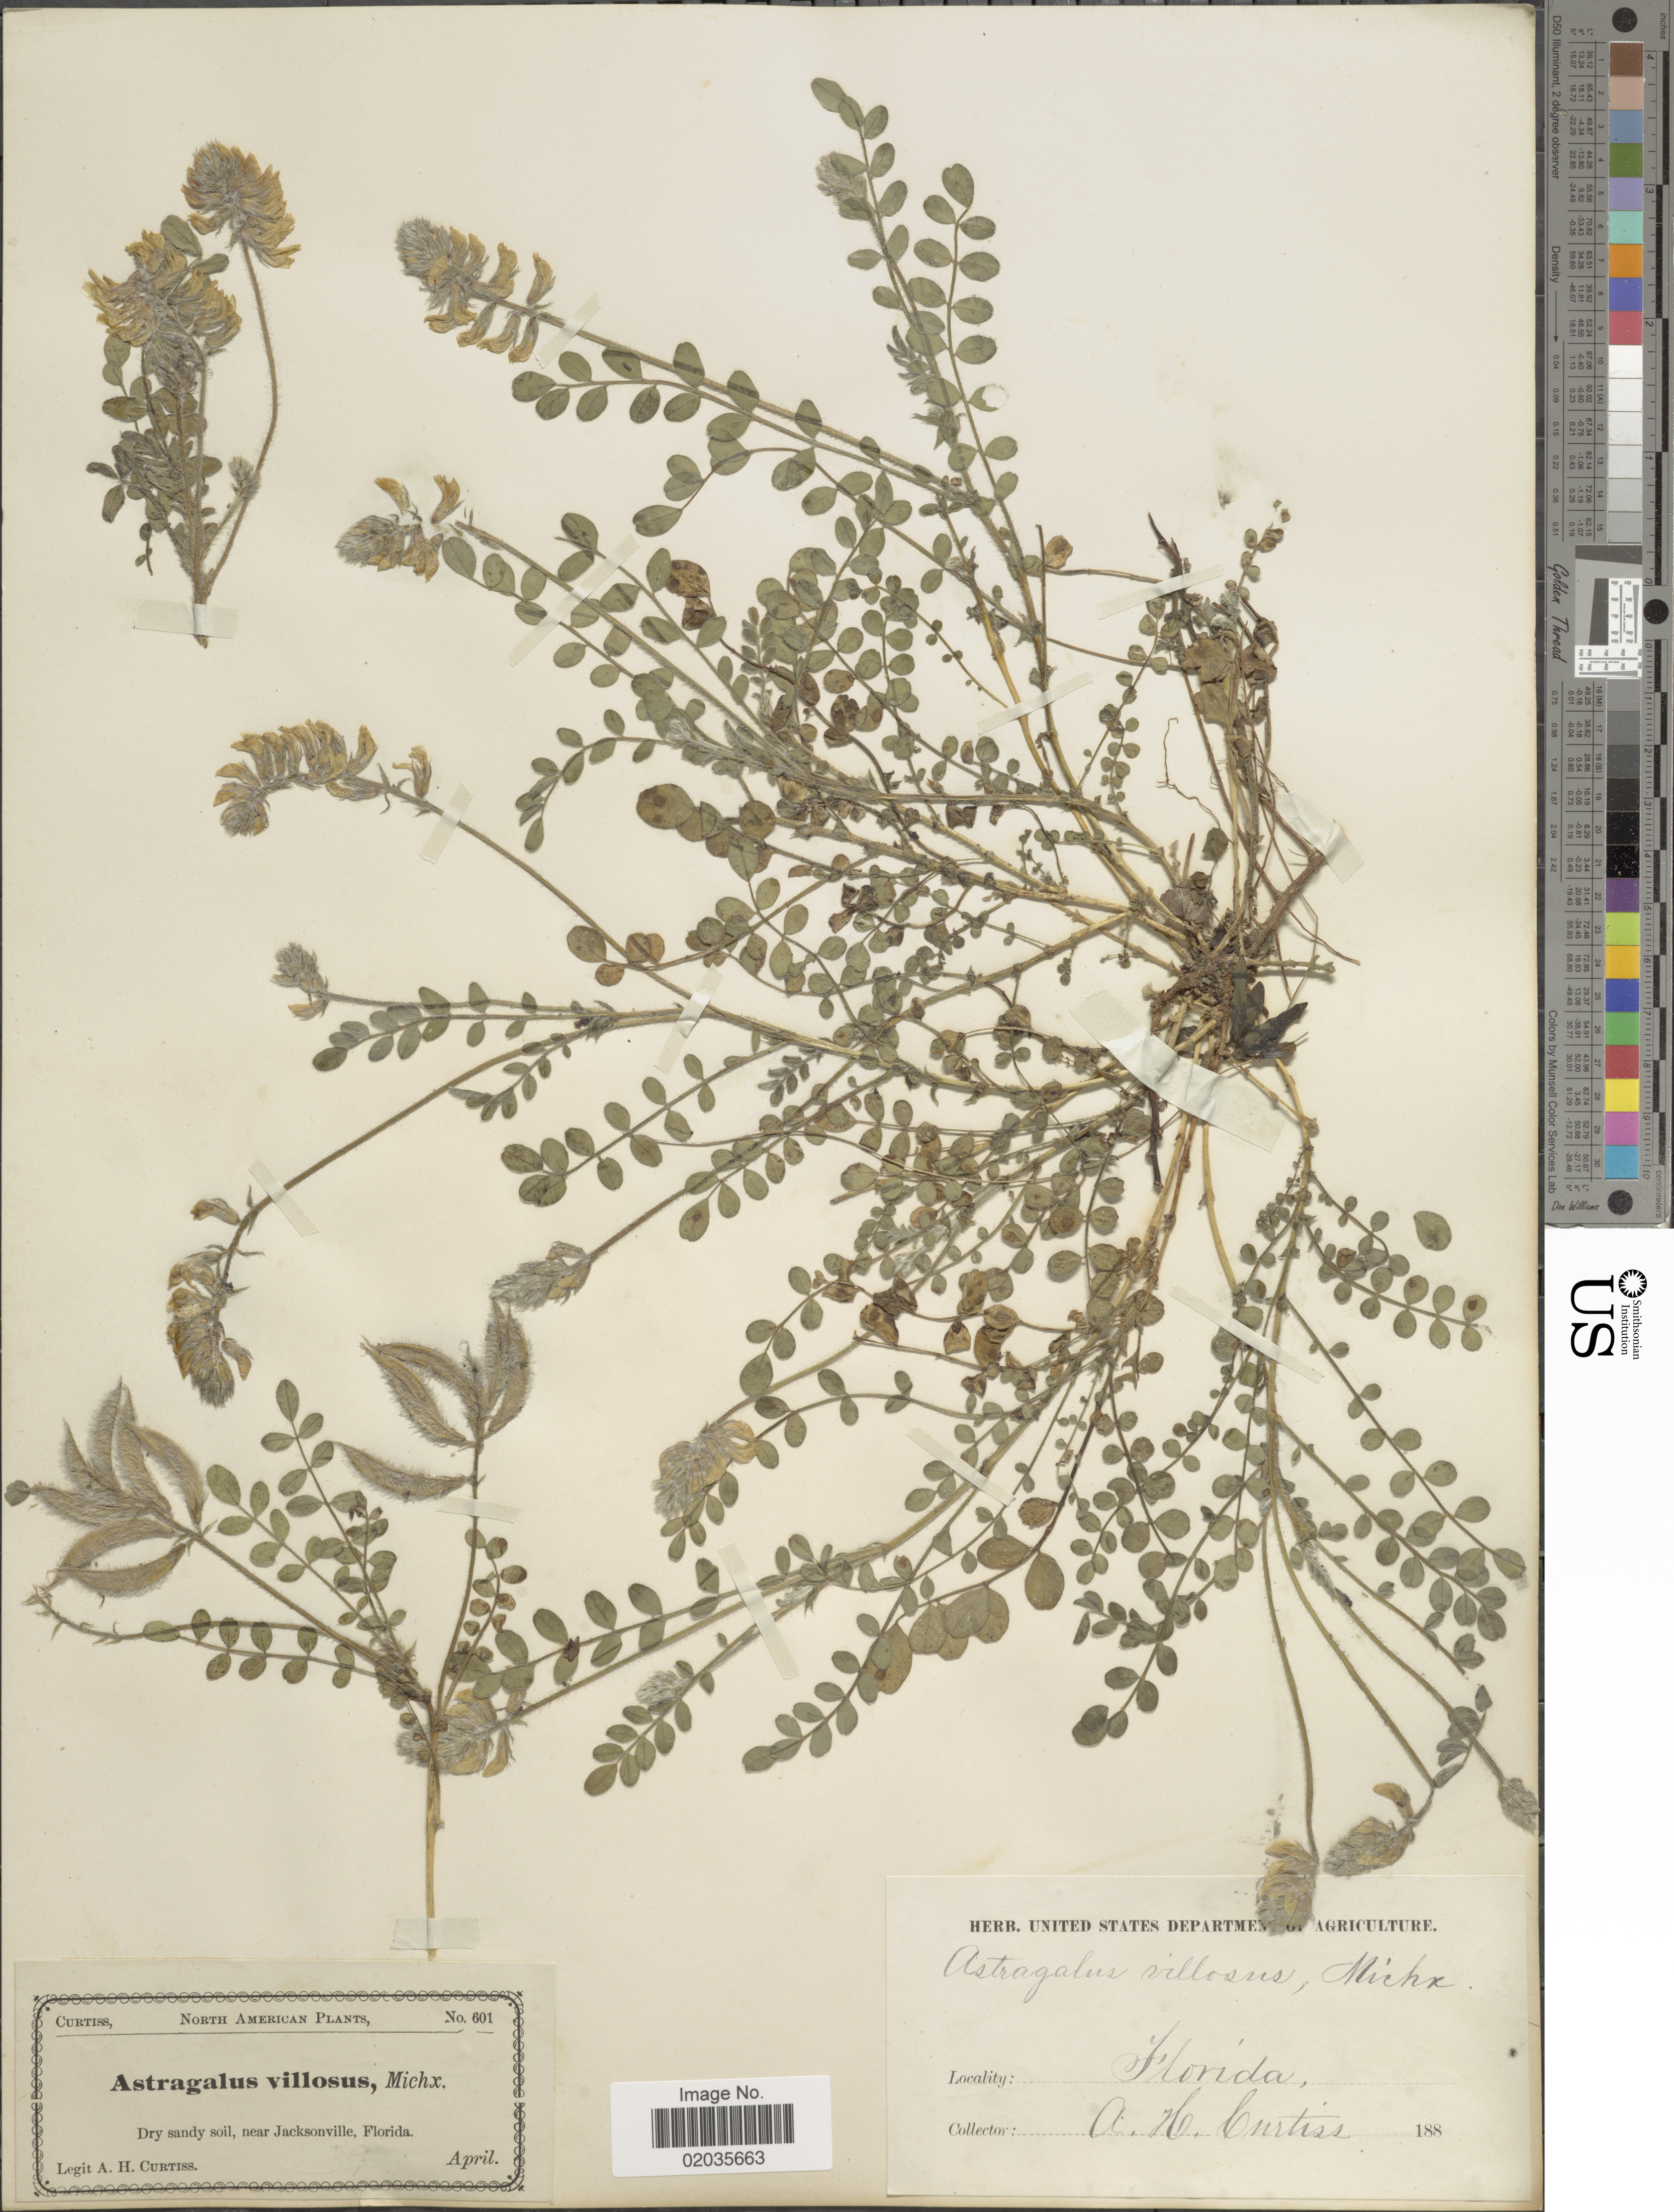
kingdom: Plantae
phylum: Tracheophyta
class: Magnoliopsida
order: Fabales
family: Fabaceae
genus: Astragalus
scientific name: Astragalus villosus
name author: Michx.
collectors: A. H. Curtiss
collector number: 601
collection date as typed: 188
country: United States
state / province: Florida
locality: Near Jacksonville